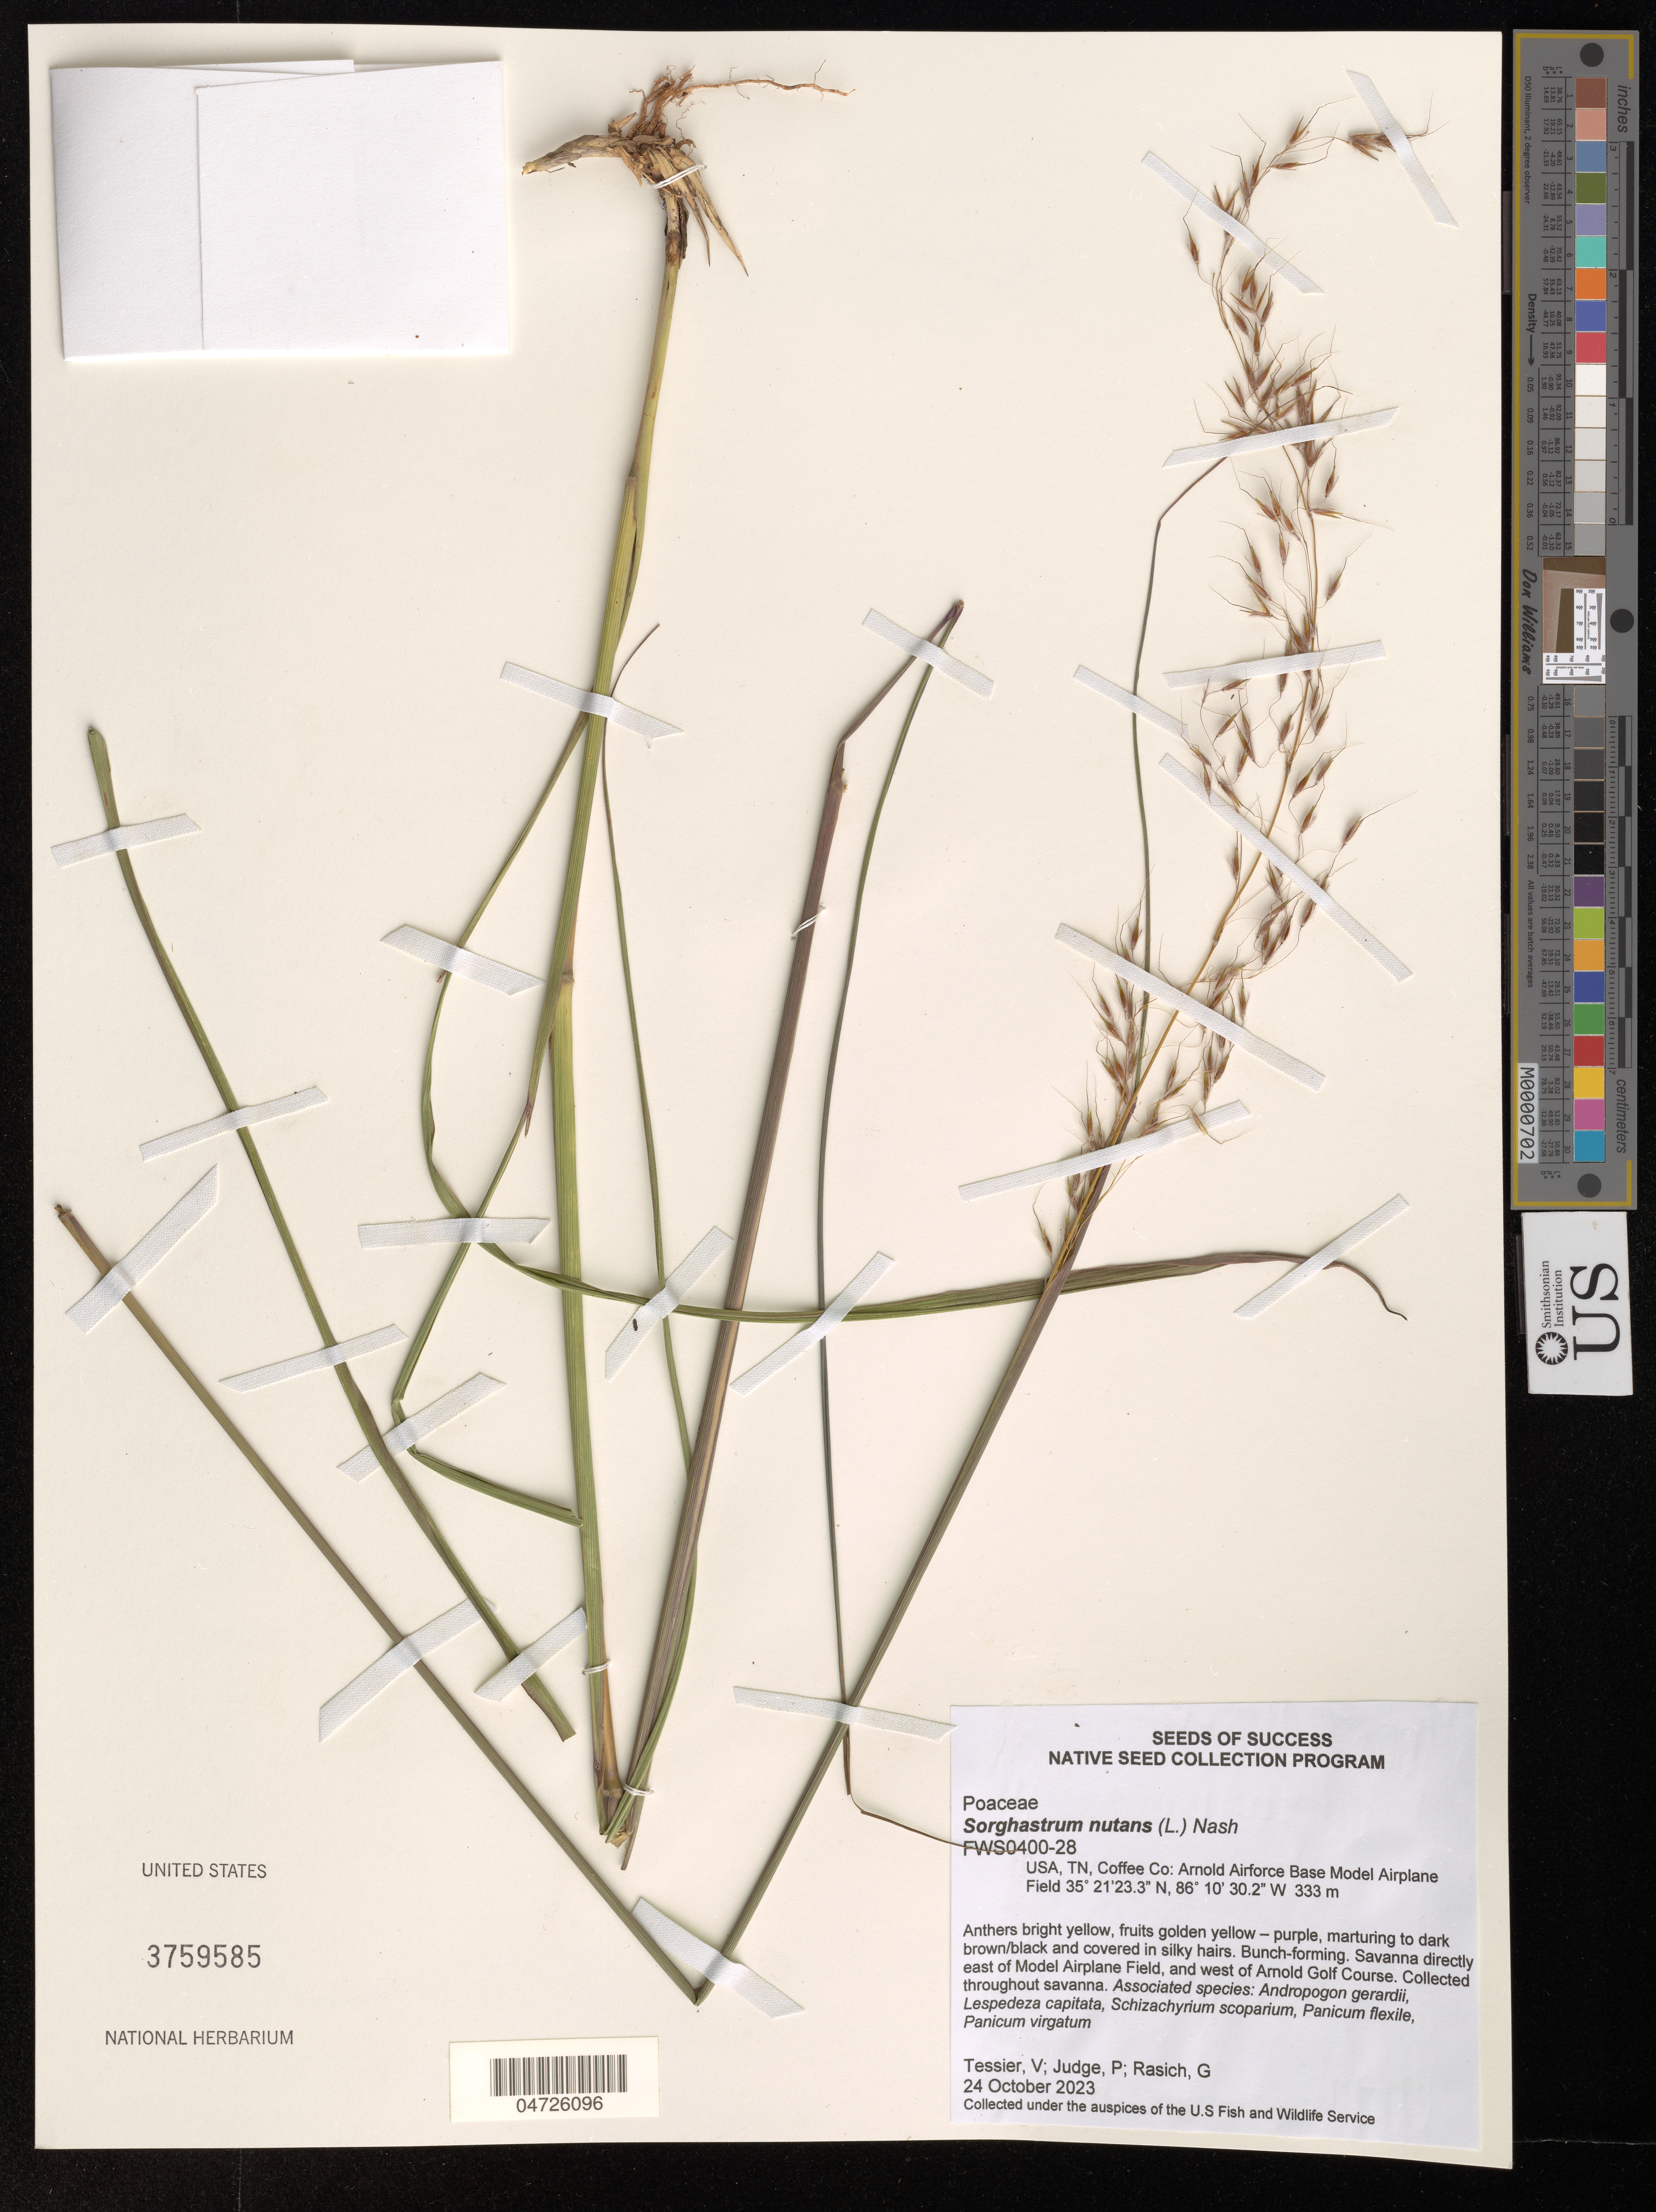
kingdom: Plantae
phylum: Tracheophyta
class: Liliopsida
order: Poales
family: Poaceae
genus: Sorghastrum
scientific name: Sorghastrum nutans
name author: (L.) Nash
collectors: V. Tessier, P. Judge & G. Rasich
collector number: FWS0400-28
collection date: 2023-10-24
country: United States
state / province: Tennessee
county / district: Coffee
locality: Coffee Co: Arnold Airforce Base Model Airplane Field.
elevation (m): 333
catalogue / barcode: US 3759585